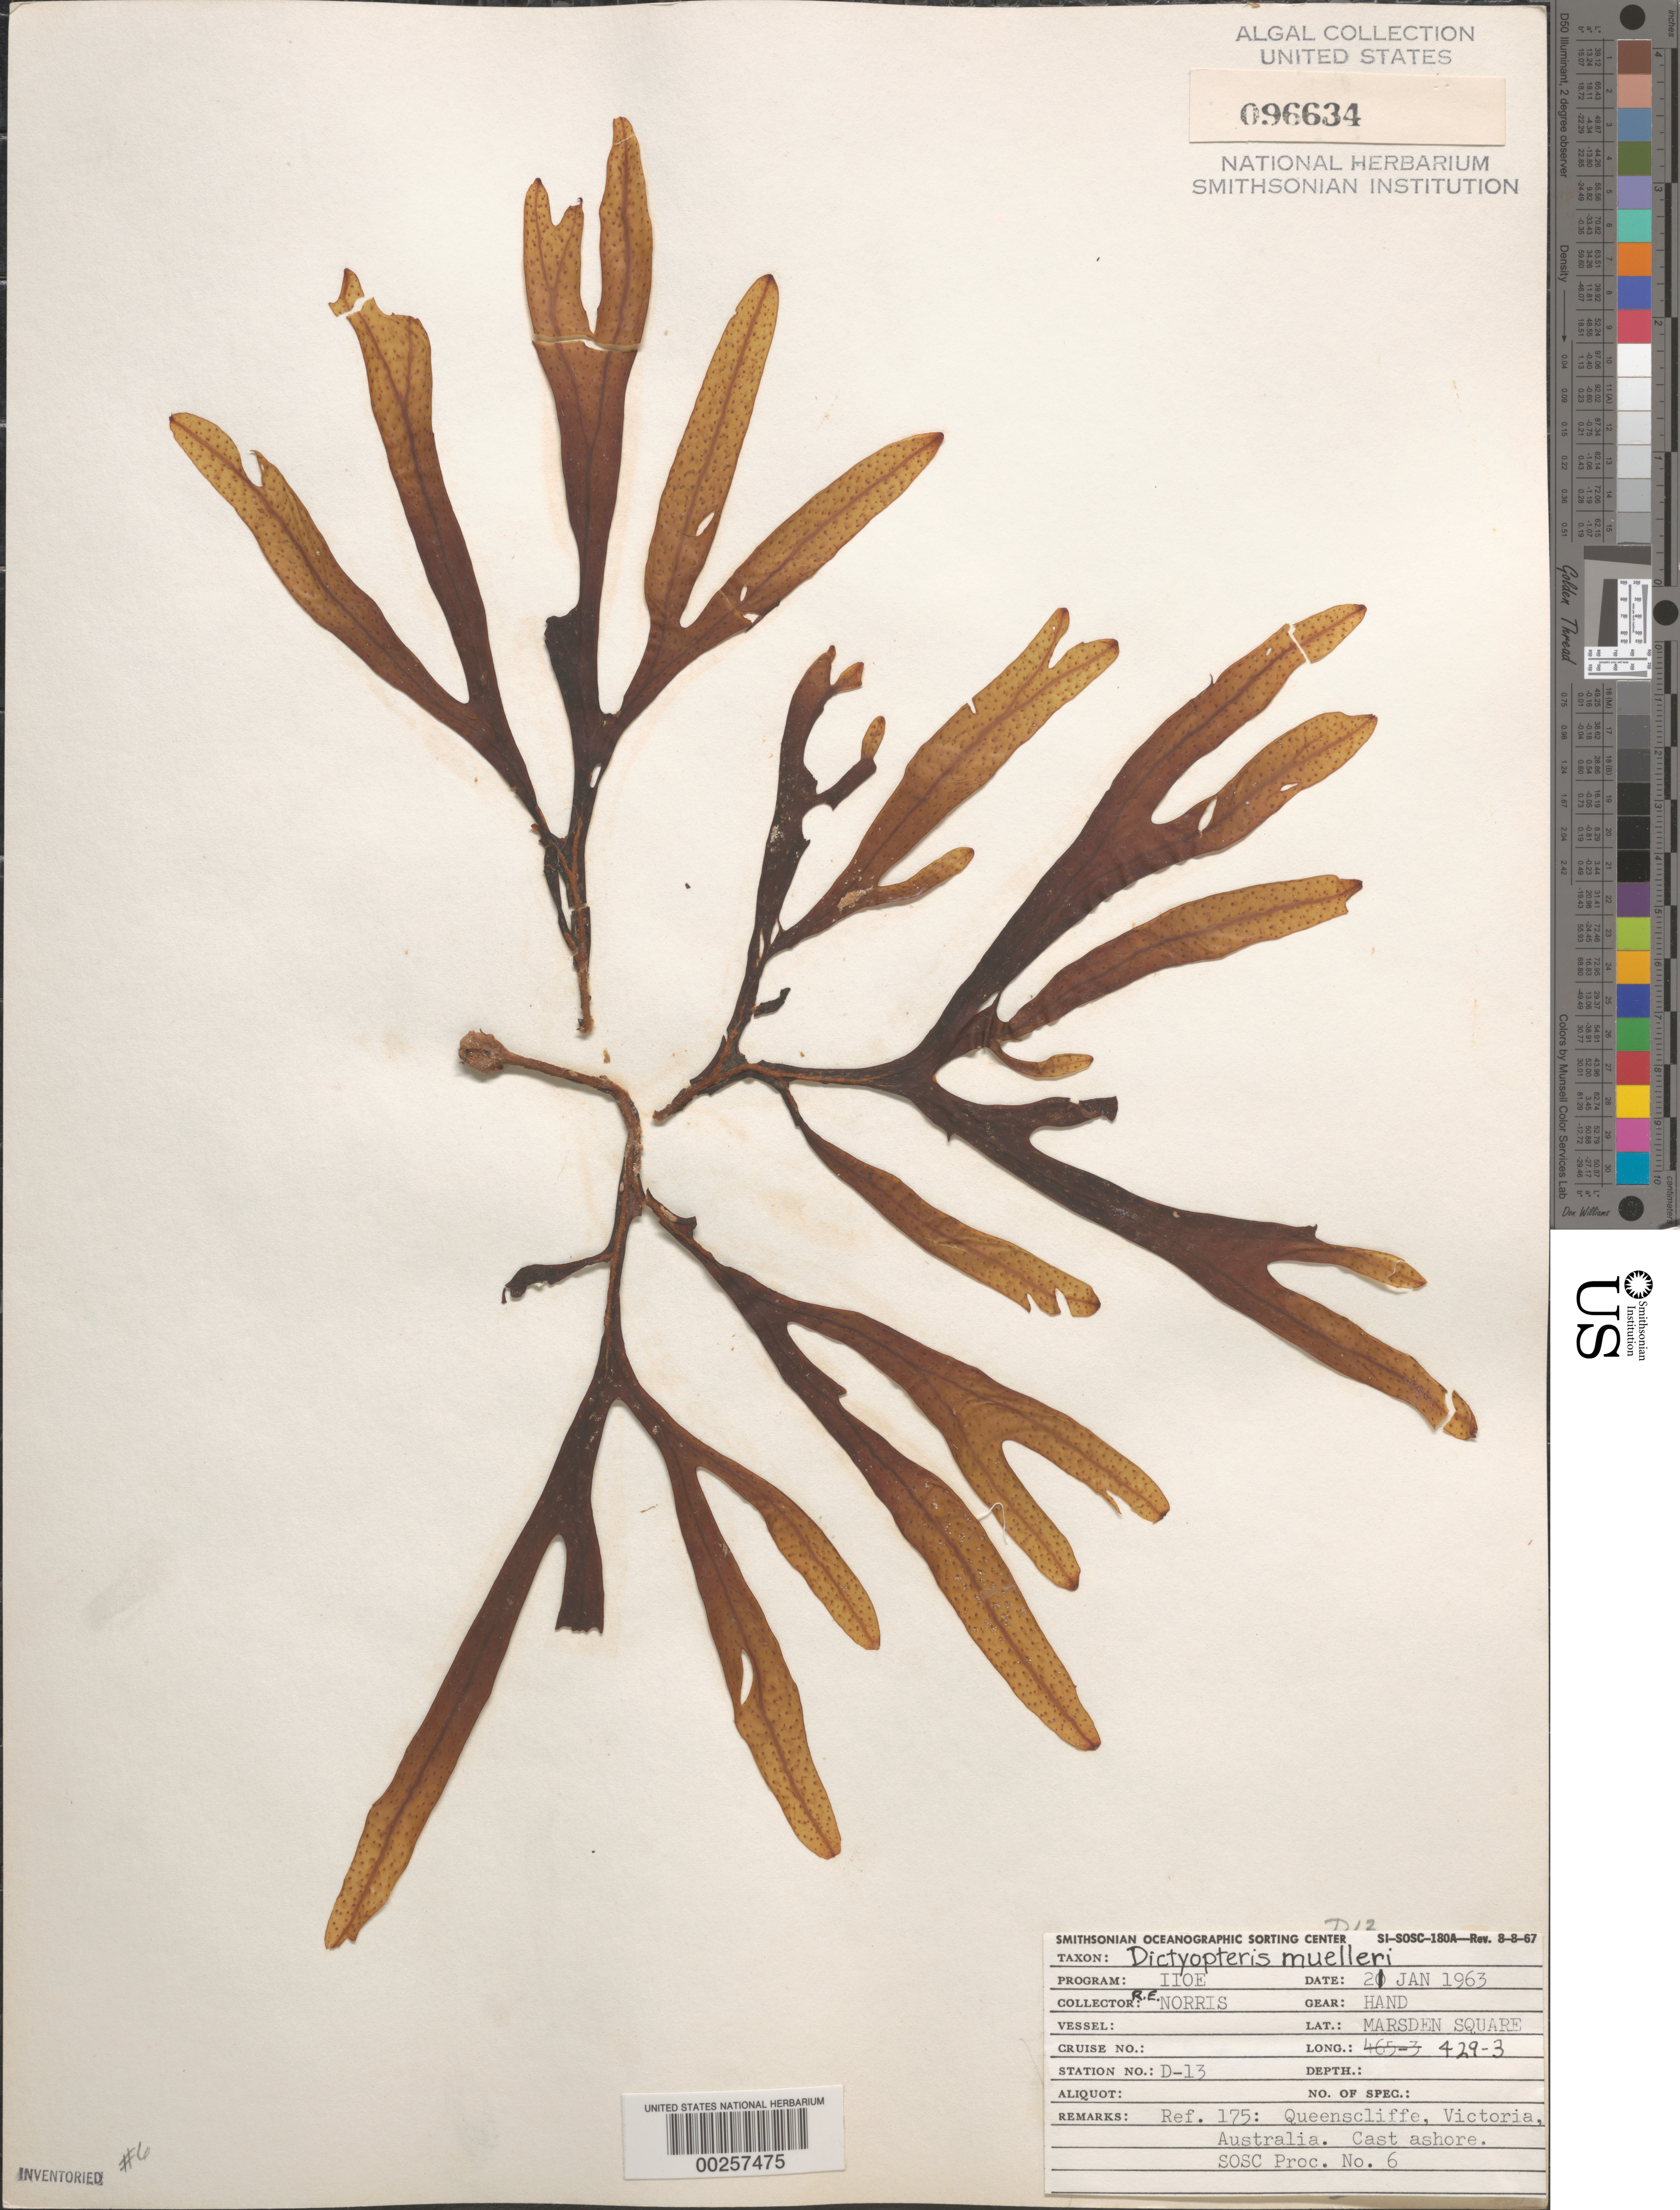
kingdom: Chromista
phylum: Ochrophyta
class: Phaeophyceae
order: Dictyotales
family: Dictyotaceae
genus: Dictyopteris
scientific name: Dictyopteris muelleri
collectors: R. E. Norris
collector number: Station D-13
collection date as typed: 21 Jan 1963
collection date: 1963-01-21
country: Australia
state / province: Victoria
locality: Queenscliffe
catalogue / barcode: US 96634